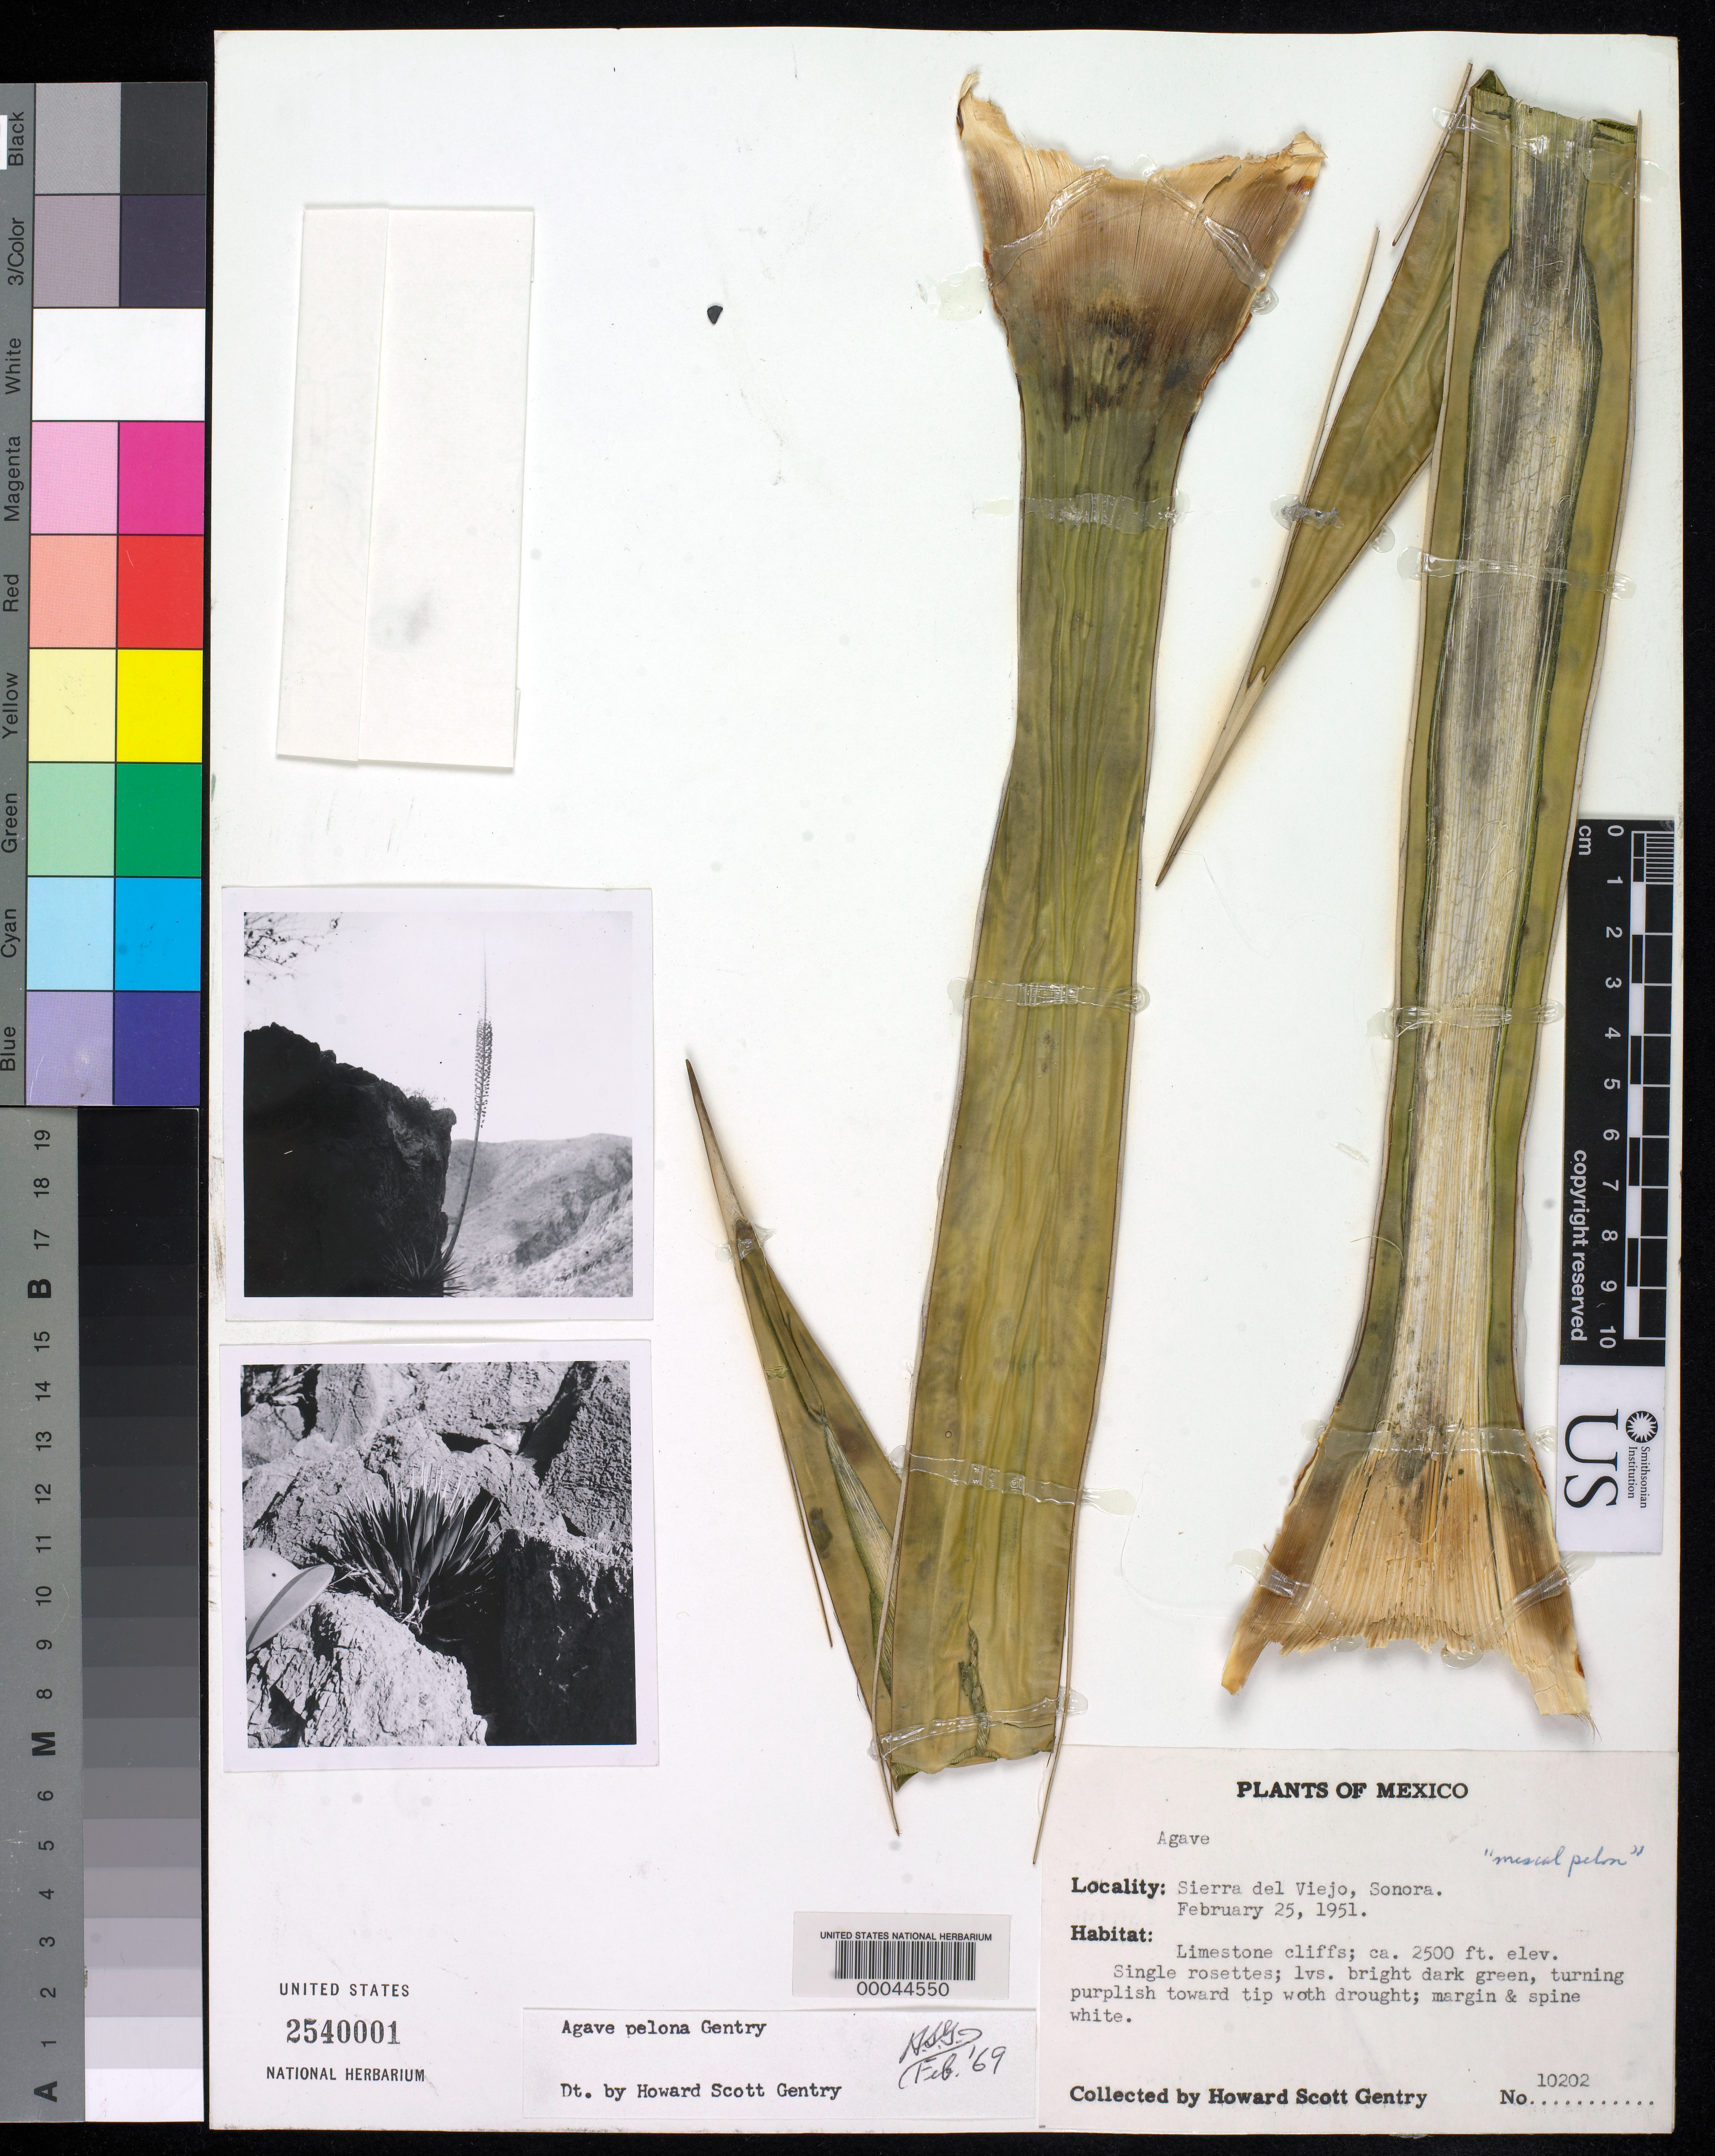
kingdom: Plantae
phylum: Tracheophyta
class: Liliopsida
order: Asparagales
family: Asparagaceae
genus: Agave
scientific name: Agave pelona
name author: Gentry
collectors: H. S. Gentry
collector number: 10202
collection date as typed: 25 Feb 1951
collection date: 1951-02-25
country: Mexico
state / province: Sonora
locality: Sierra del veljo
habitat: Limestone cliffs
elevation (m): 762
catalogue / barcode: US 2540001